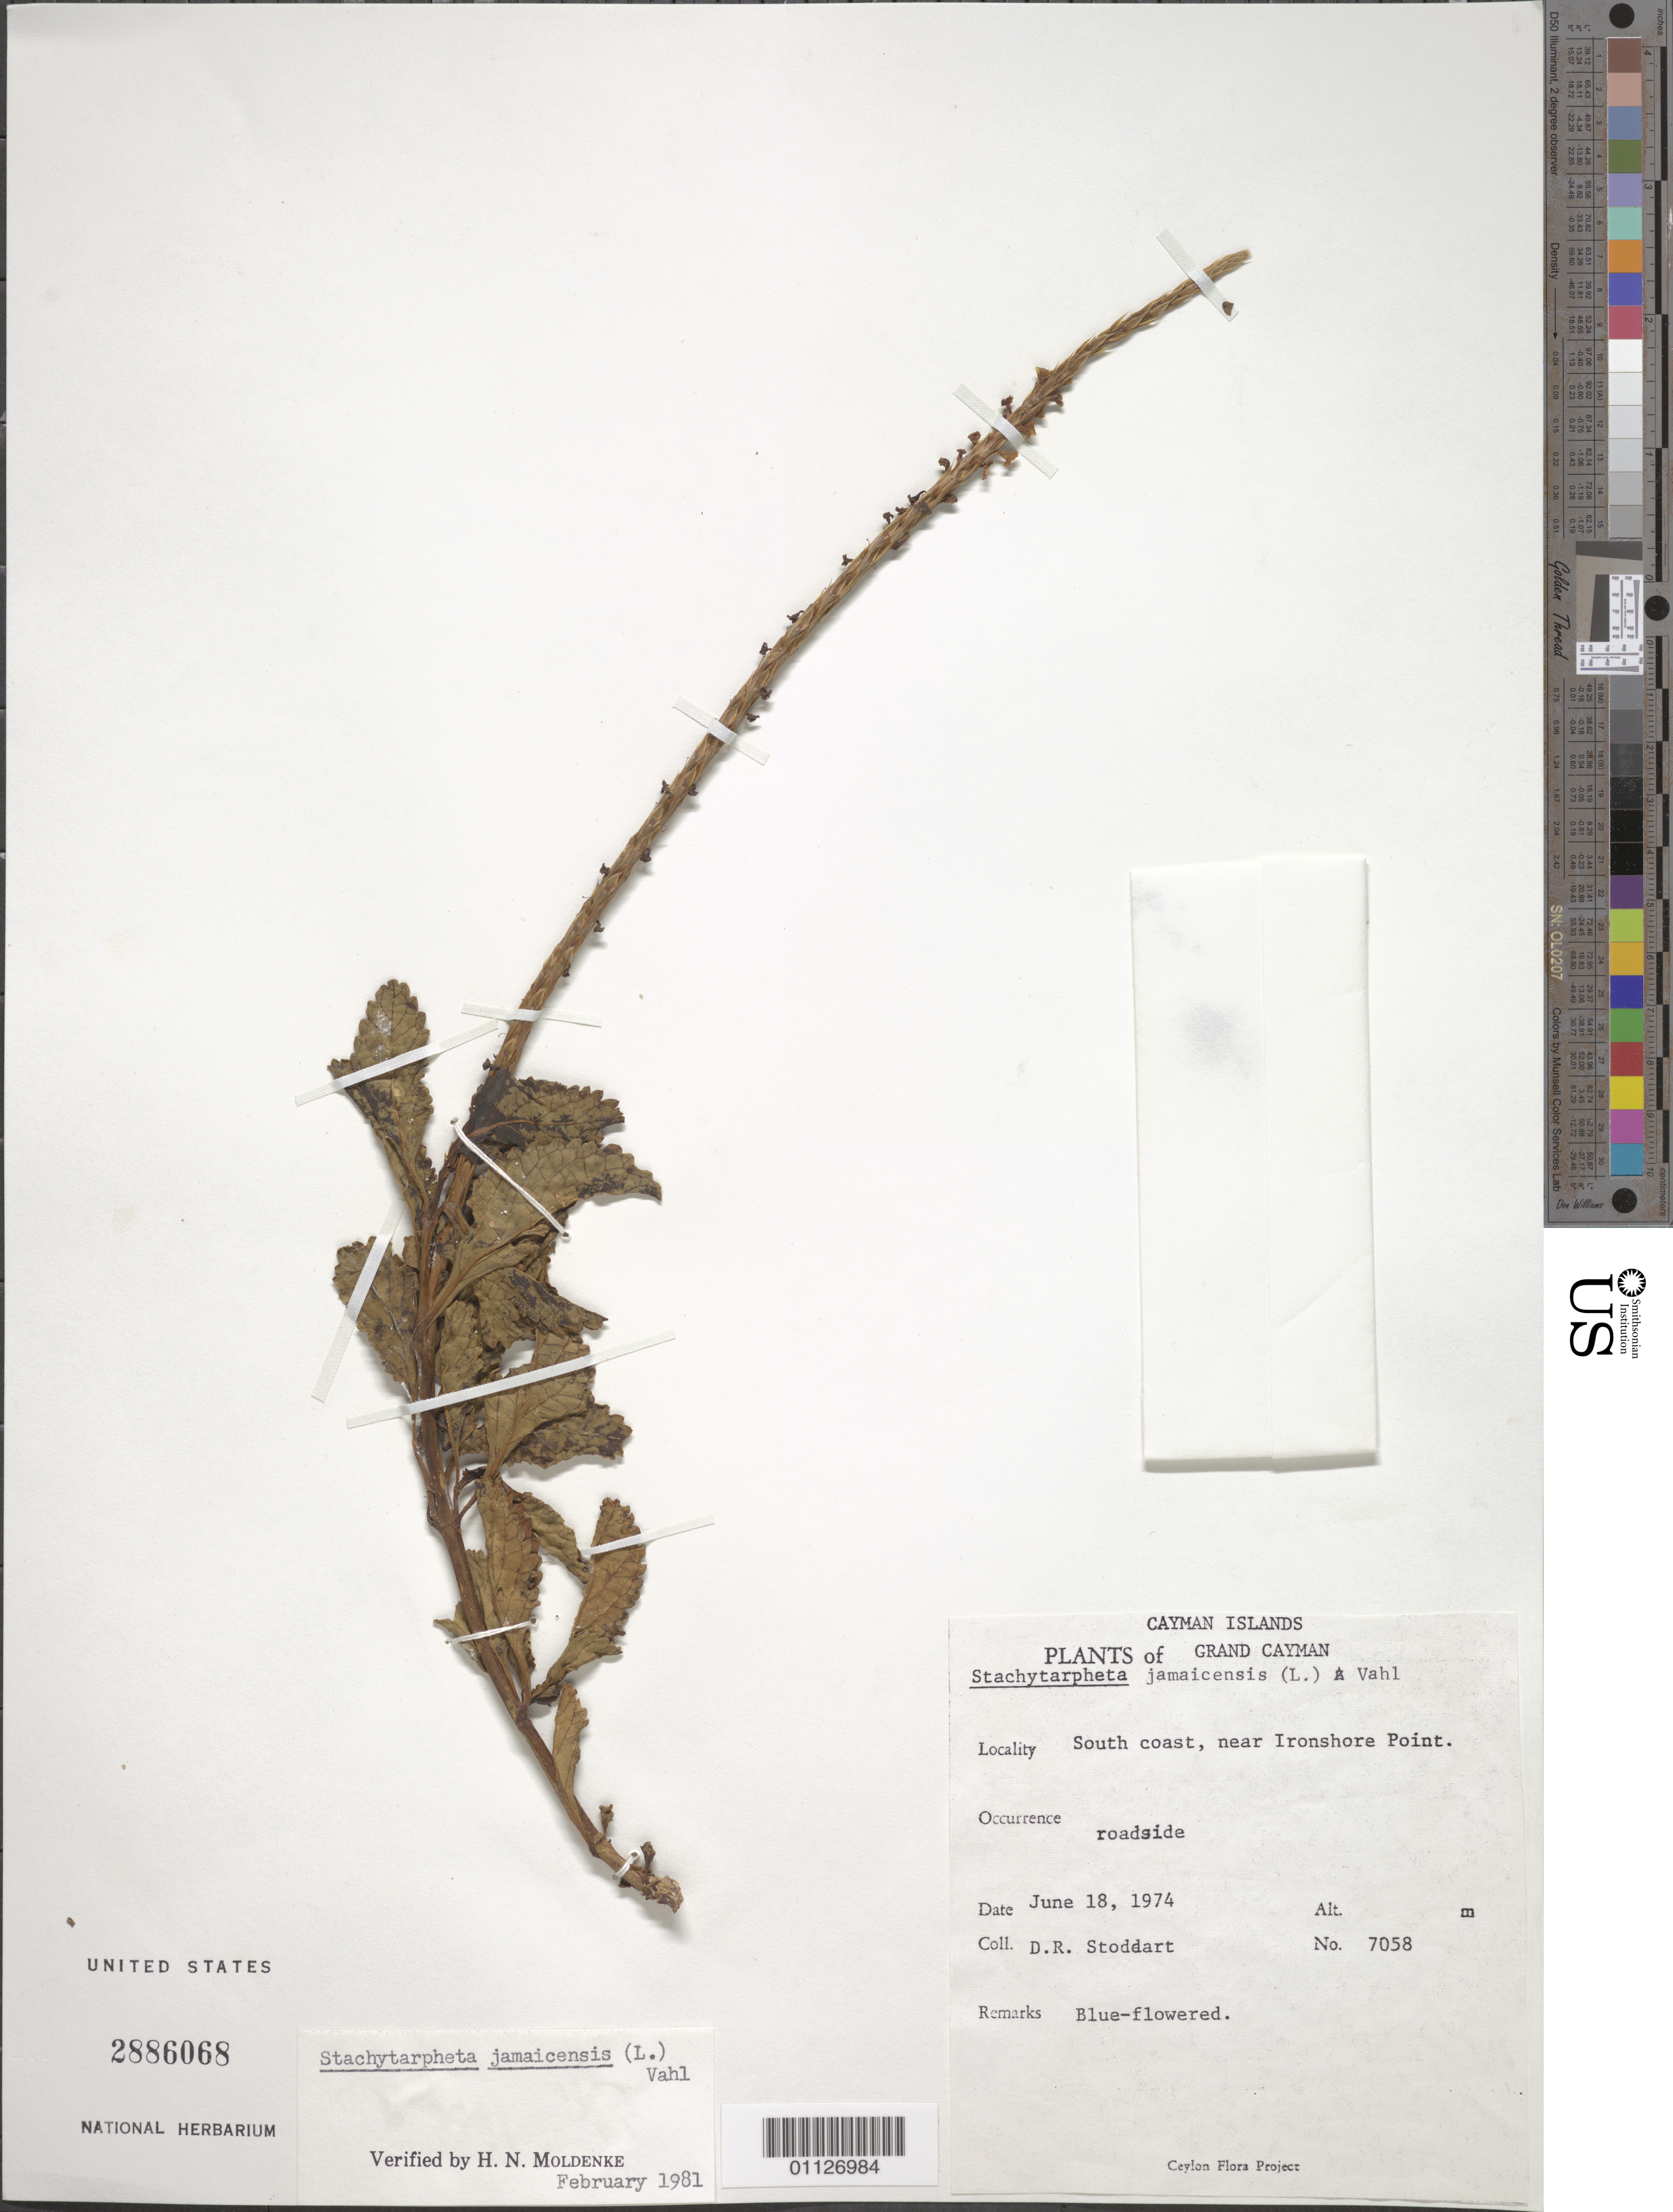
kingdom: Plantae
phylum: Tracheophyta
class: Magnoliopsida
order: Lamiales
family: Verbenaceae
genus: Stachytarpheta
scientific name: Stachytarpheta jamaicensis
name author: (L.) Vahl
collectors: D. R. Stoddart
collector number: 7058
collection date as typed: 18 Jun 1974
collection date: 1974-06-18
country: Cayman Islands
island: Grand Cayman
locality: S coast, near Ironshore Point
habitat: roadside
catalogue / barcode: US 2886068